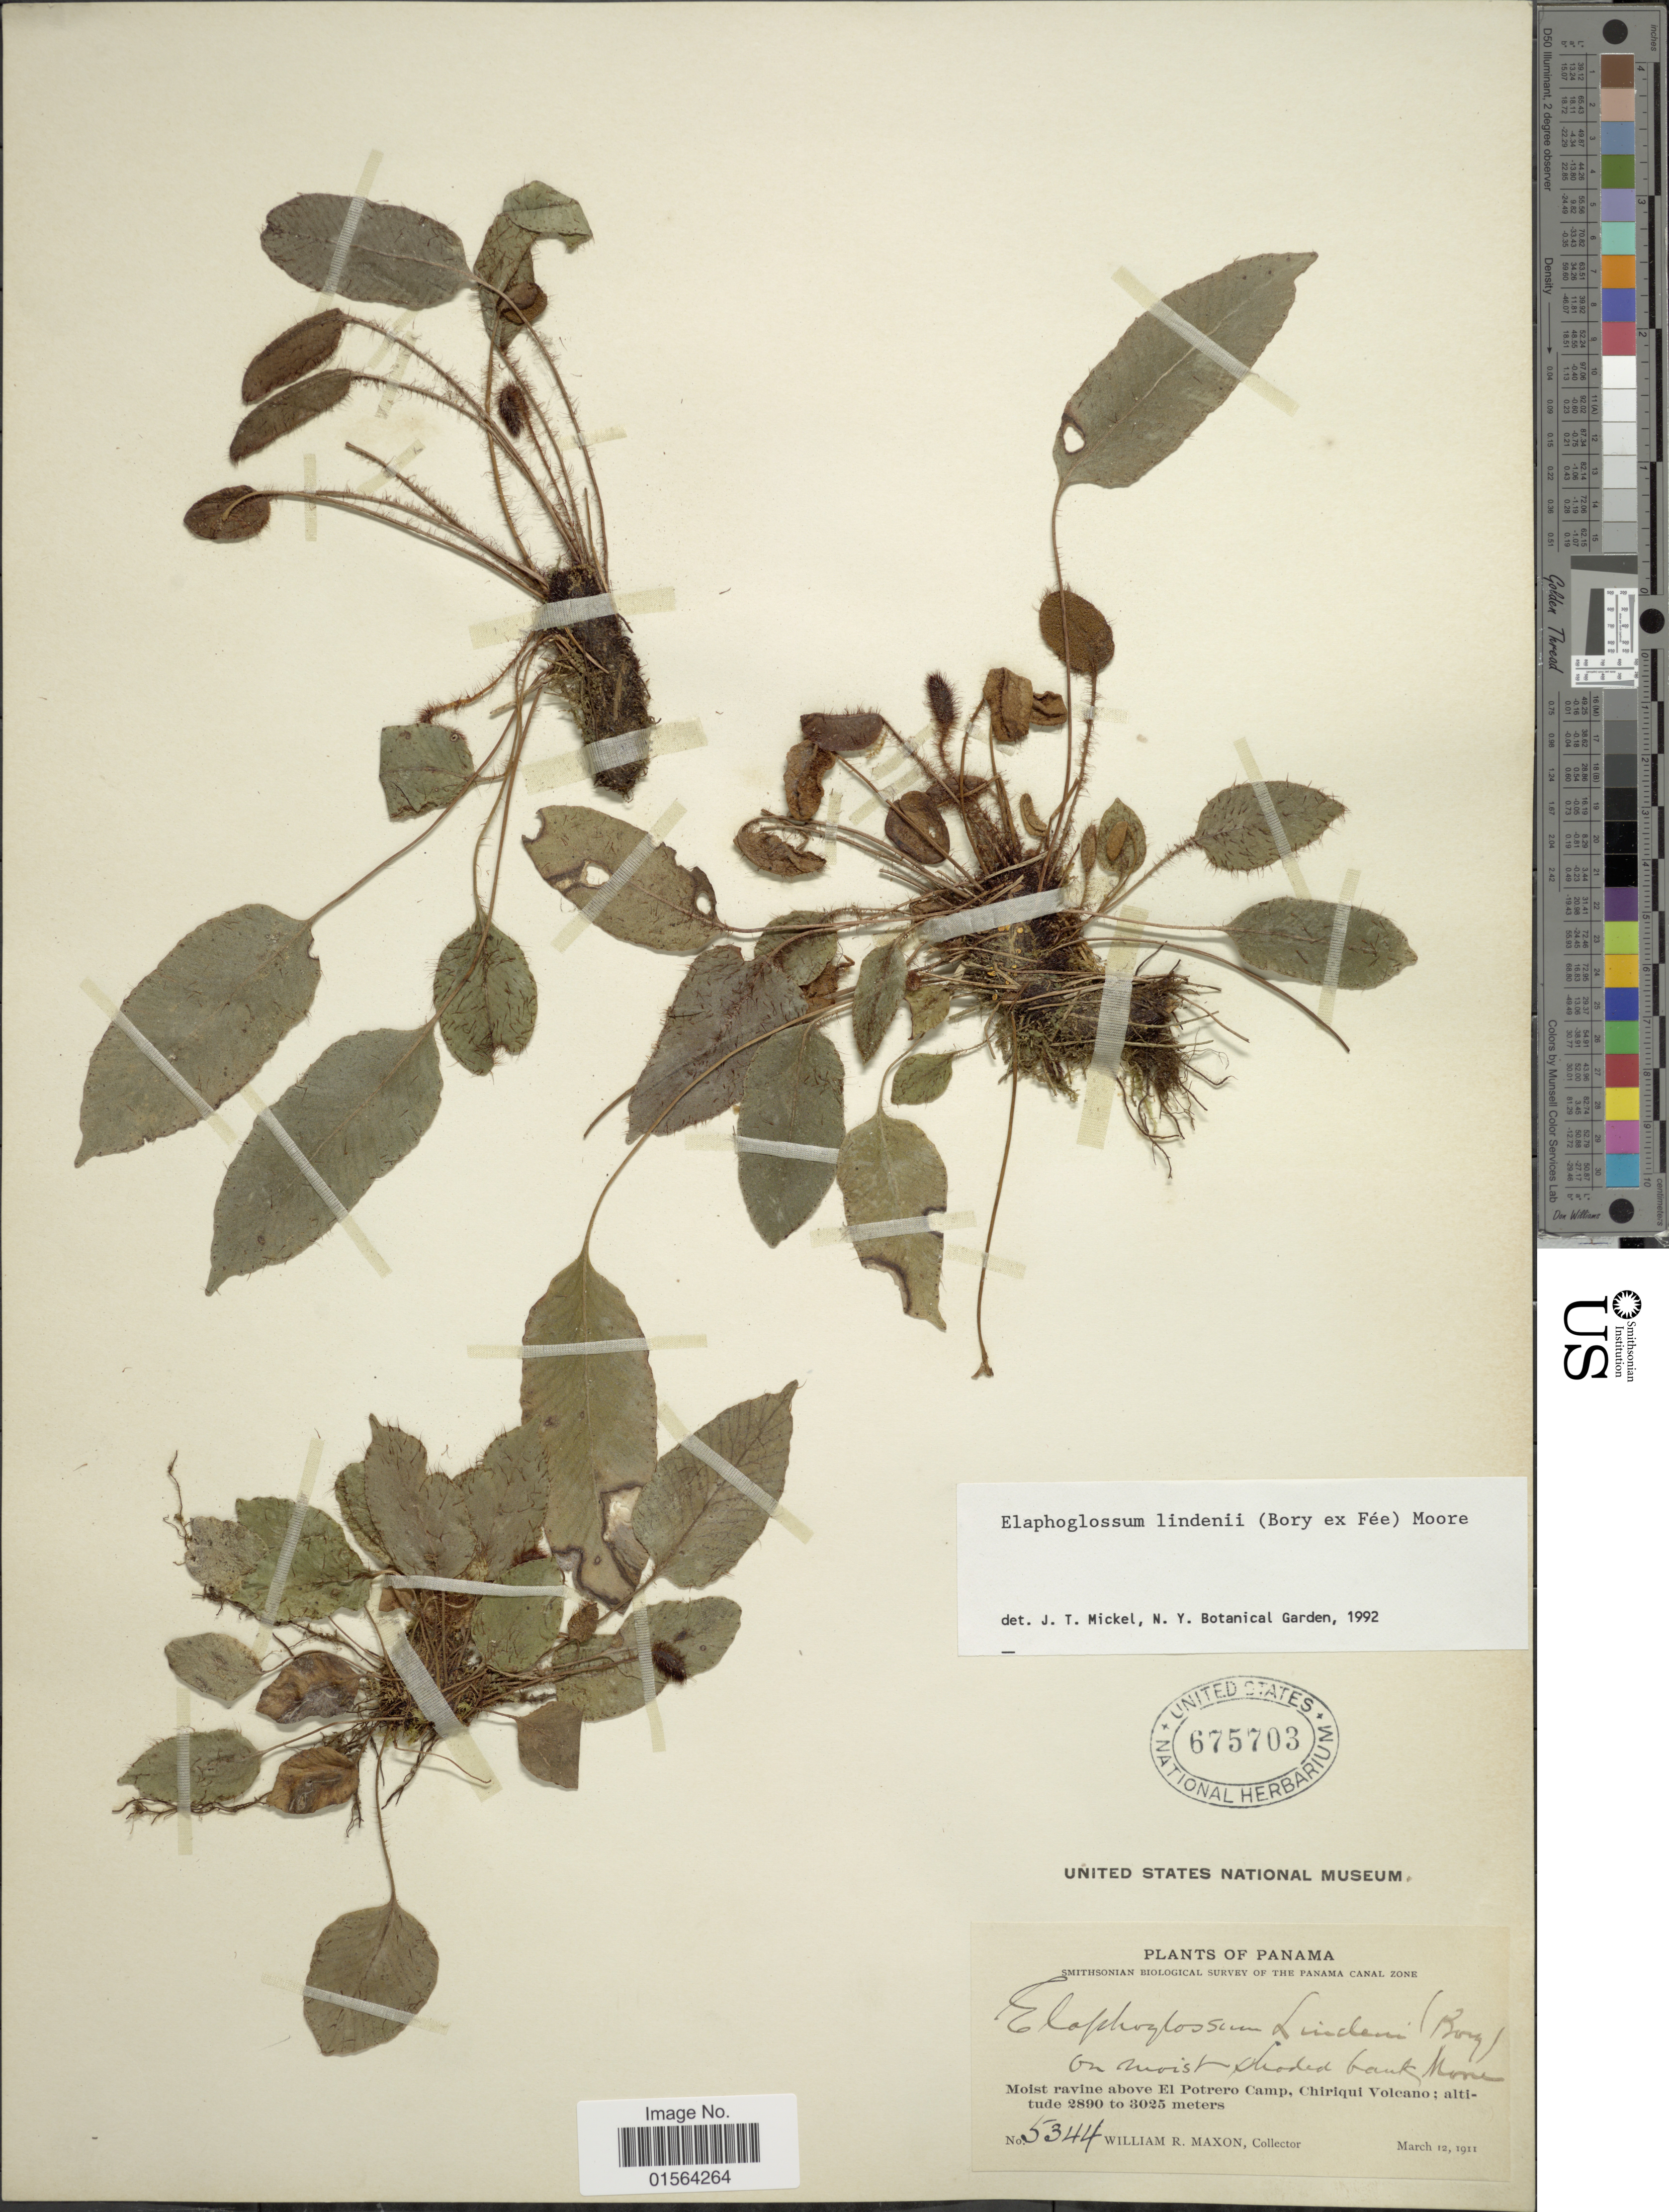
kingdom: Plantae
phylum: Tracheophyta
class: Polypodiopsida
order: Polypodiales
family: Dryopteridaceae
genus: Elaphoglossum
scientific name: Elaphoglossum lindenii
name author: (Bory ex Fée) T. Moore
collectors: W. R. Maxon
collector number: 5344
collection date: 1911-03-12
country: Panama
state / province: Chiriqui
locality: Moist ravine above El Potrero Camp, Chiriqui Volcano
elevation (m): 2890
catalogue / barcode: US 675703